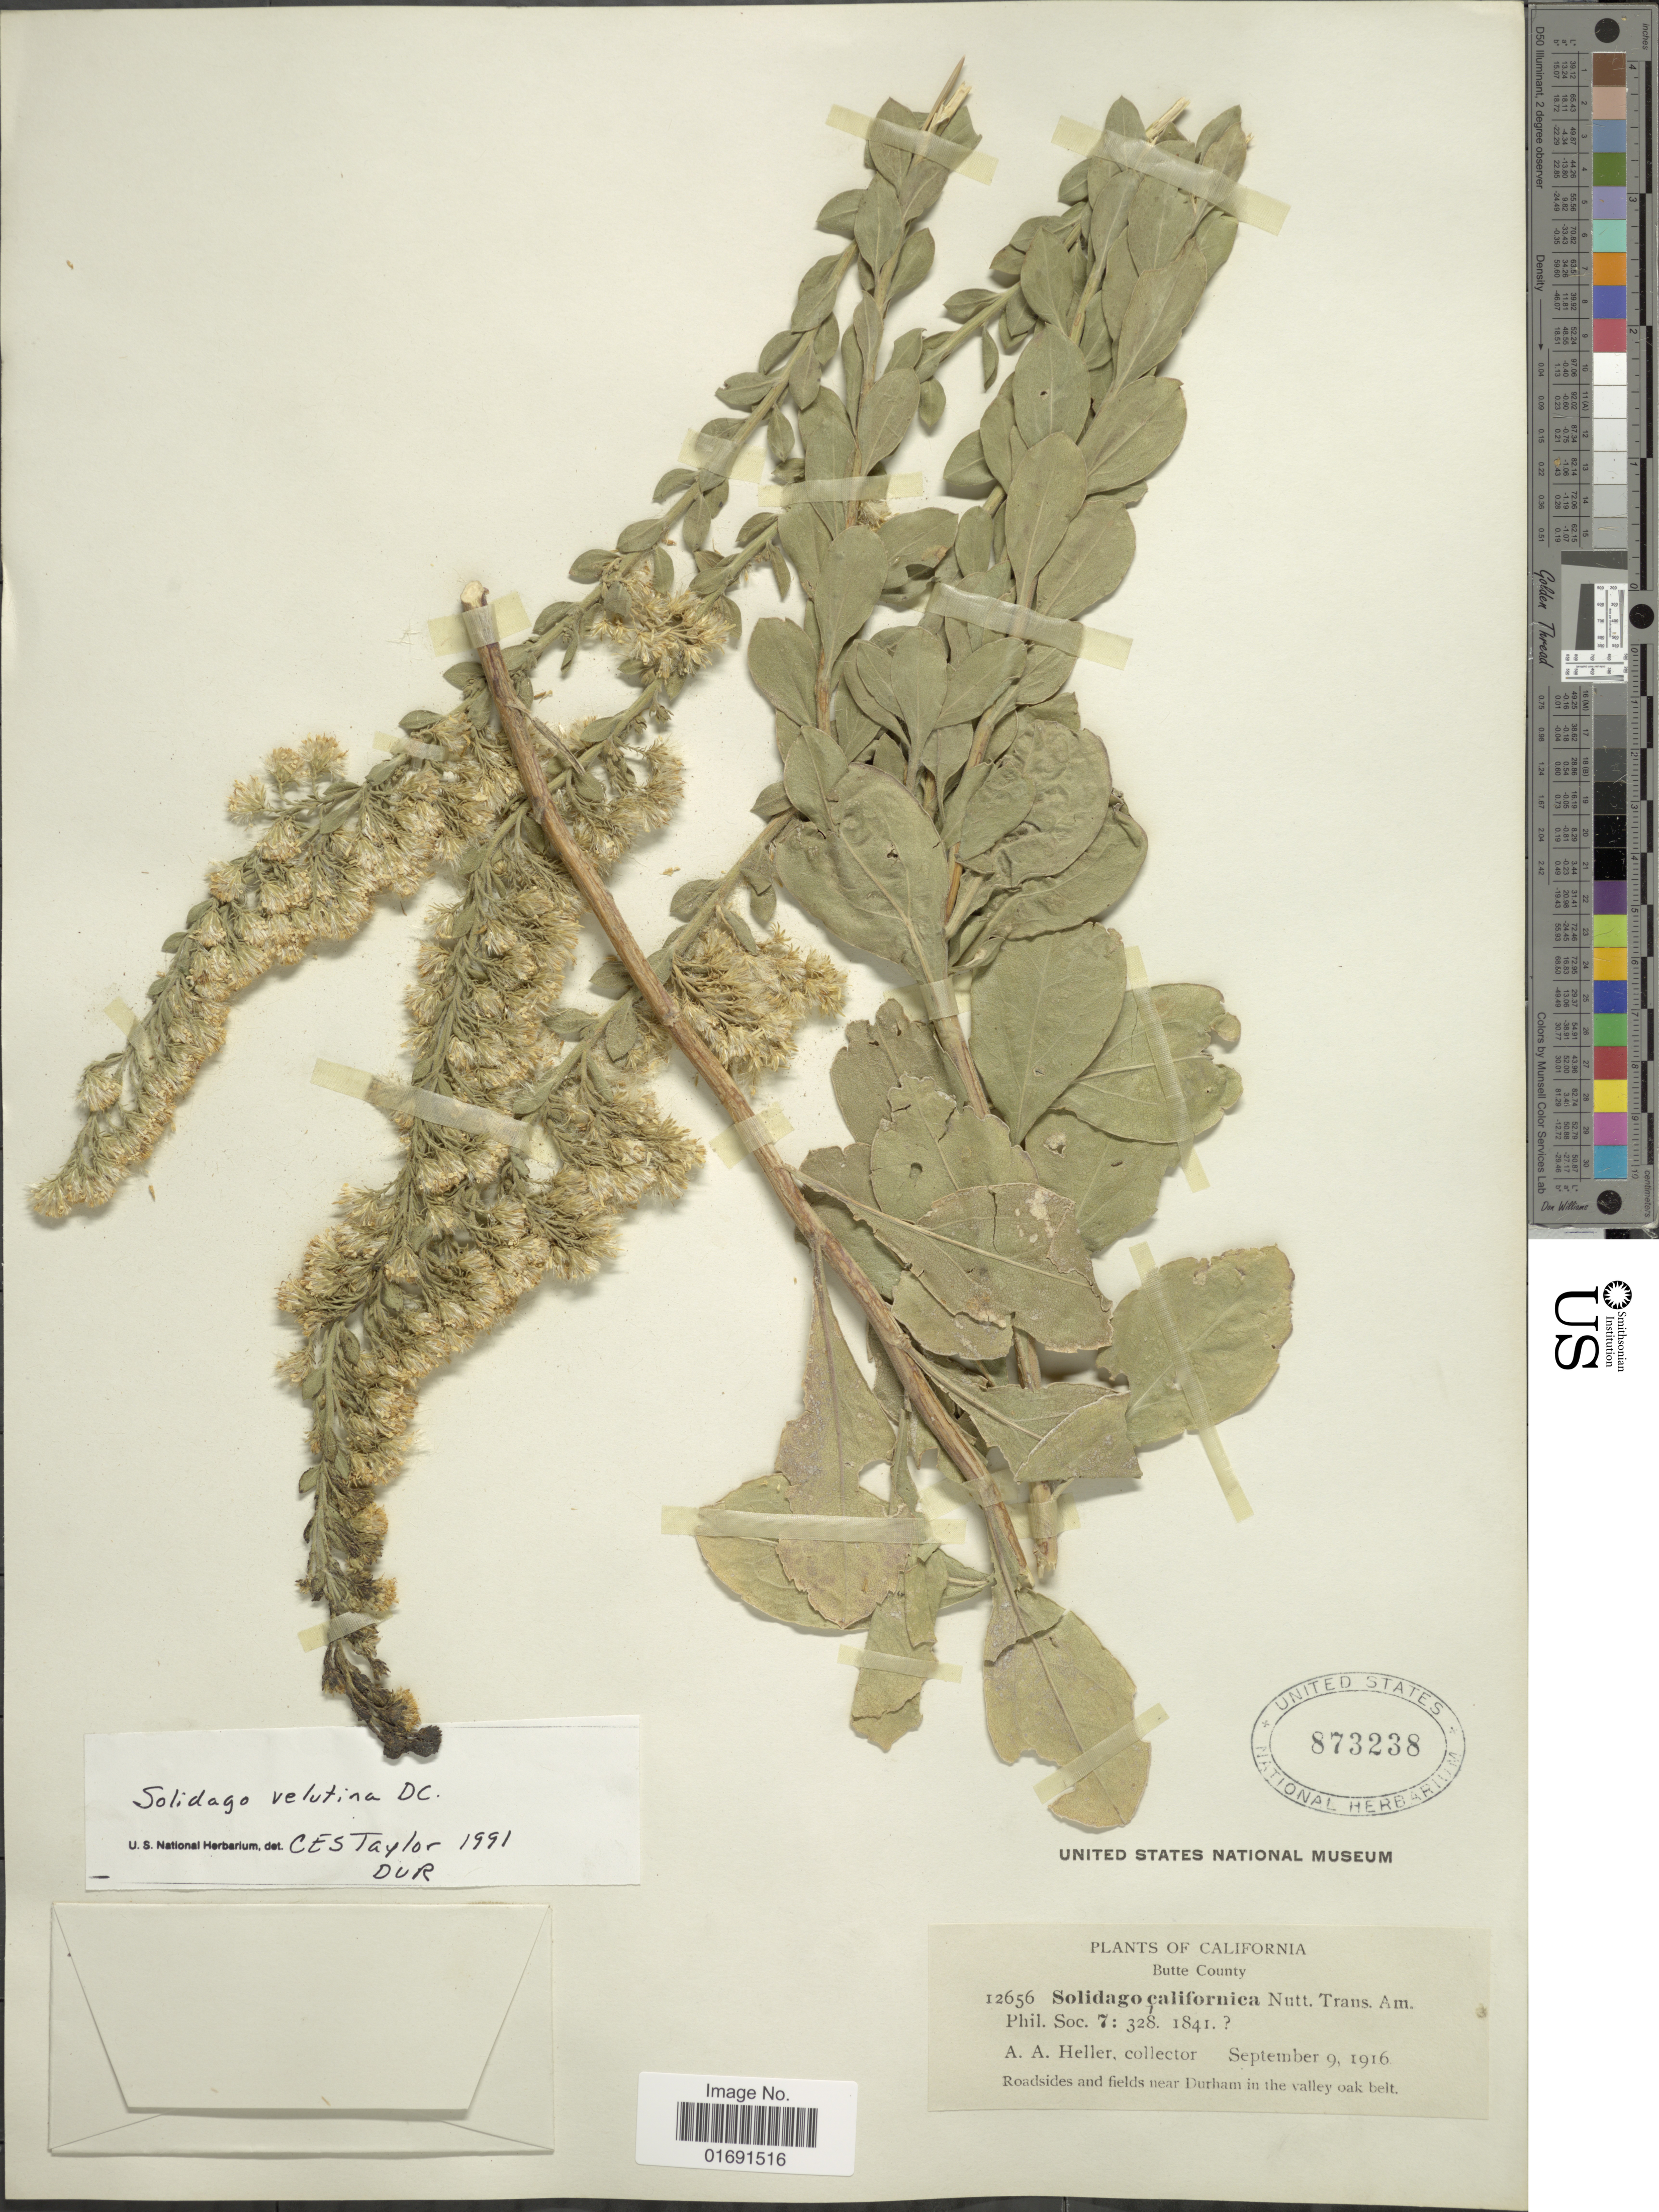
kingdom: Plantae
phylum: Tracheophyta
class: Magnoliopsida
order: Asterales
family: Asteraceae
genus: Solidago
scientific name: Solidago velutina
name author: DC.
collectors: A. A. Heller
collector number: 12656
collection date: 1916-09-09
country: United States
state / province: California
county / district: Butte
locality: Butte County, roadsides and fields near Durham in the valley oak belt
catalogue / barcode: US 873238